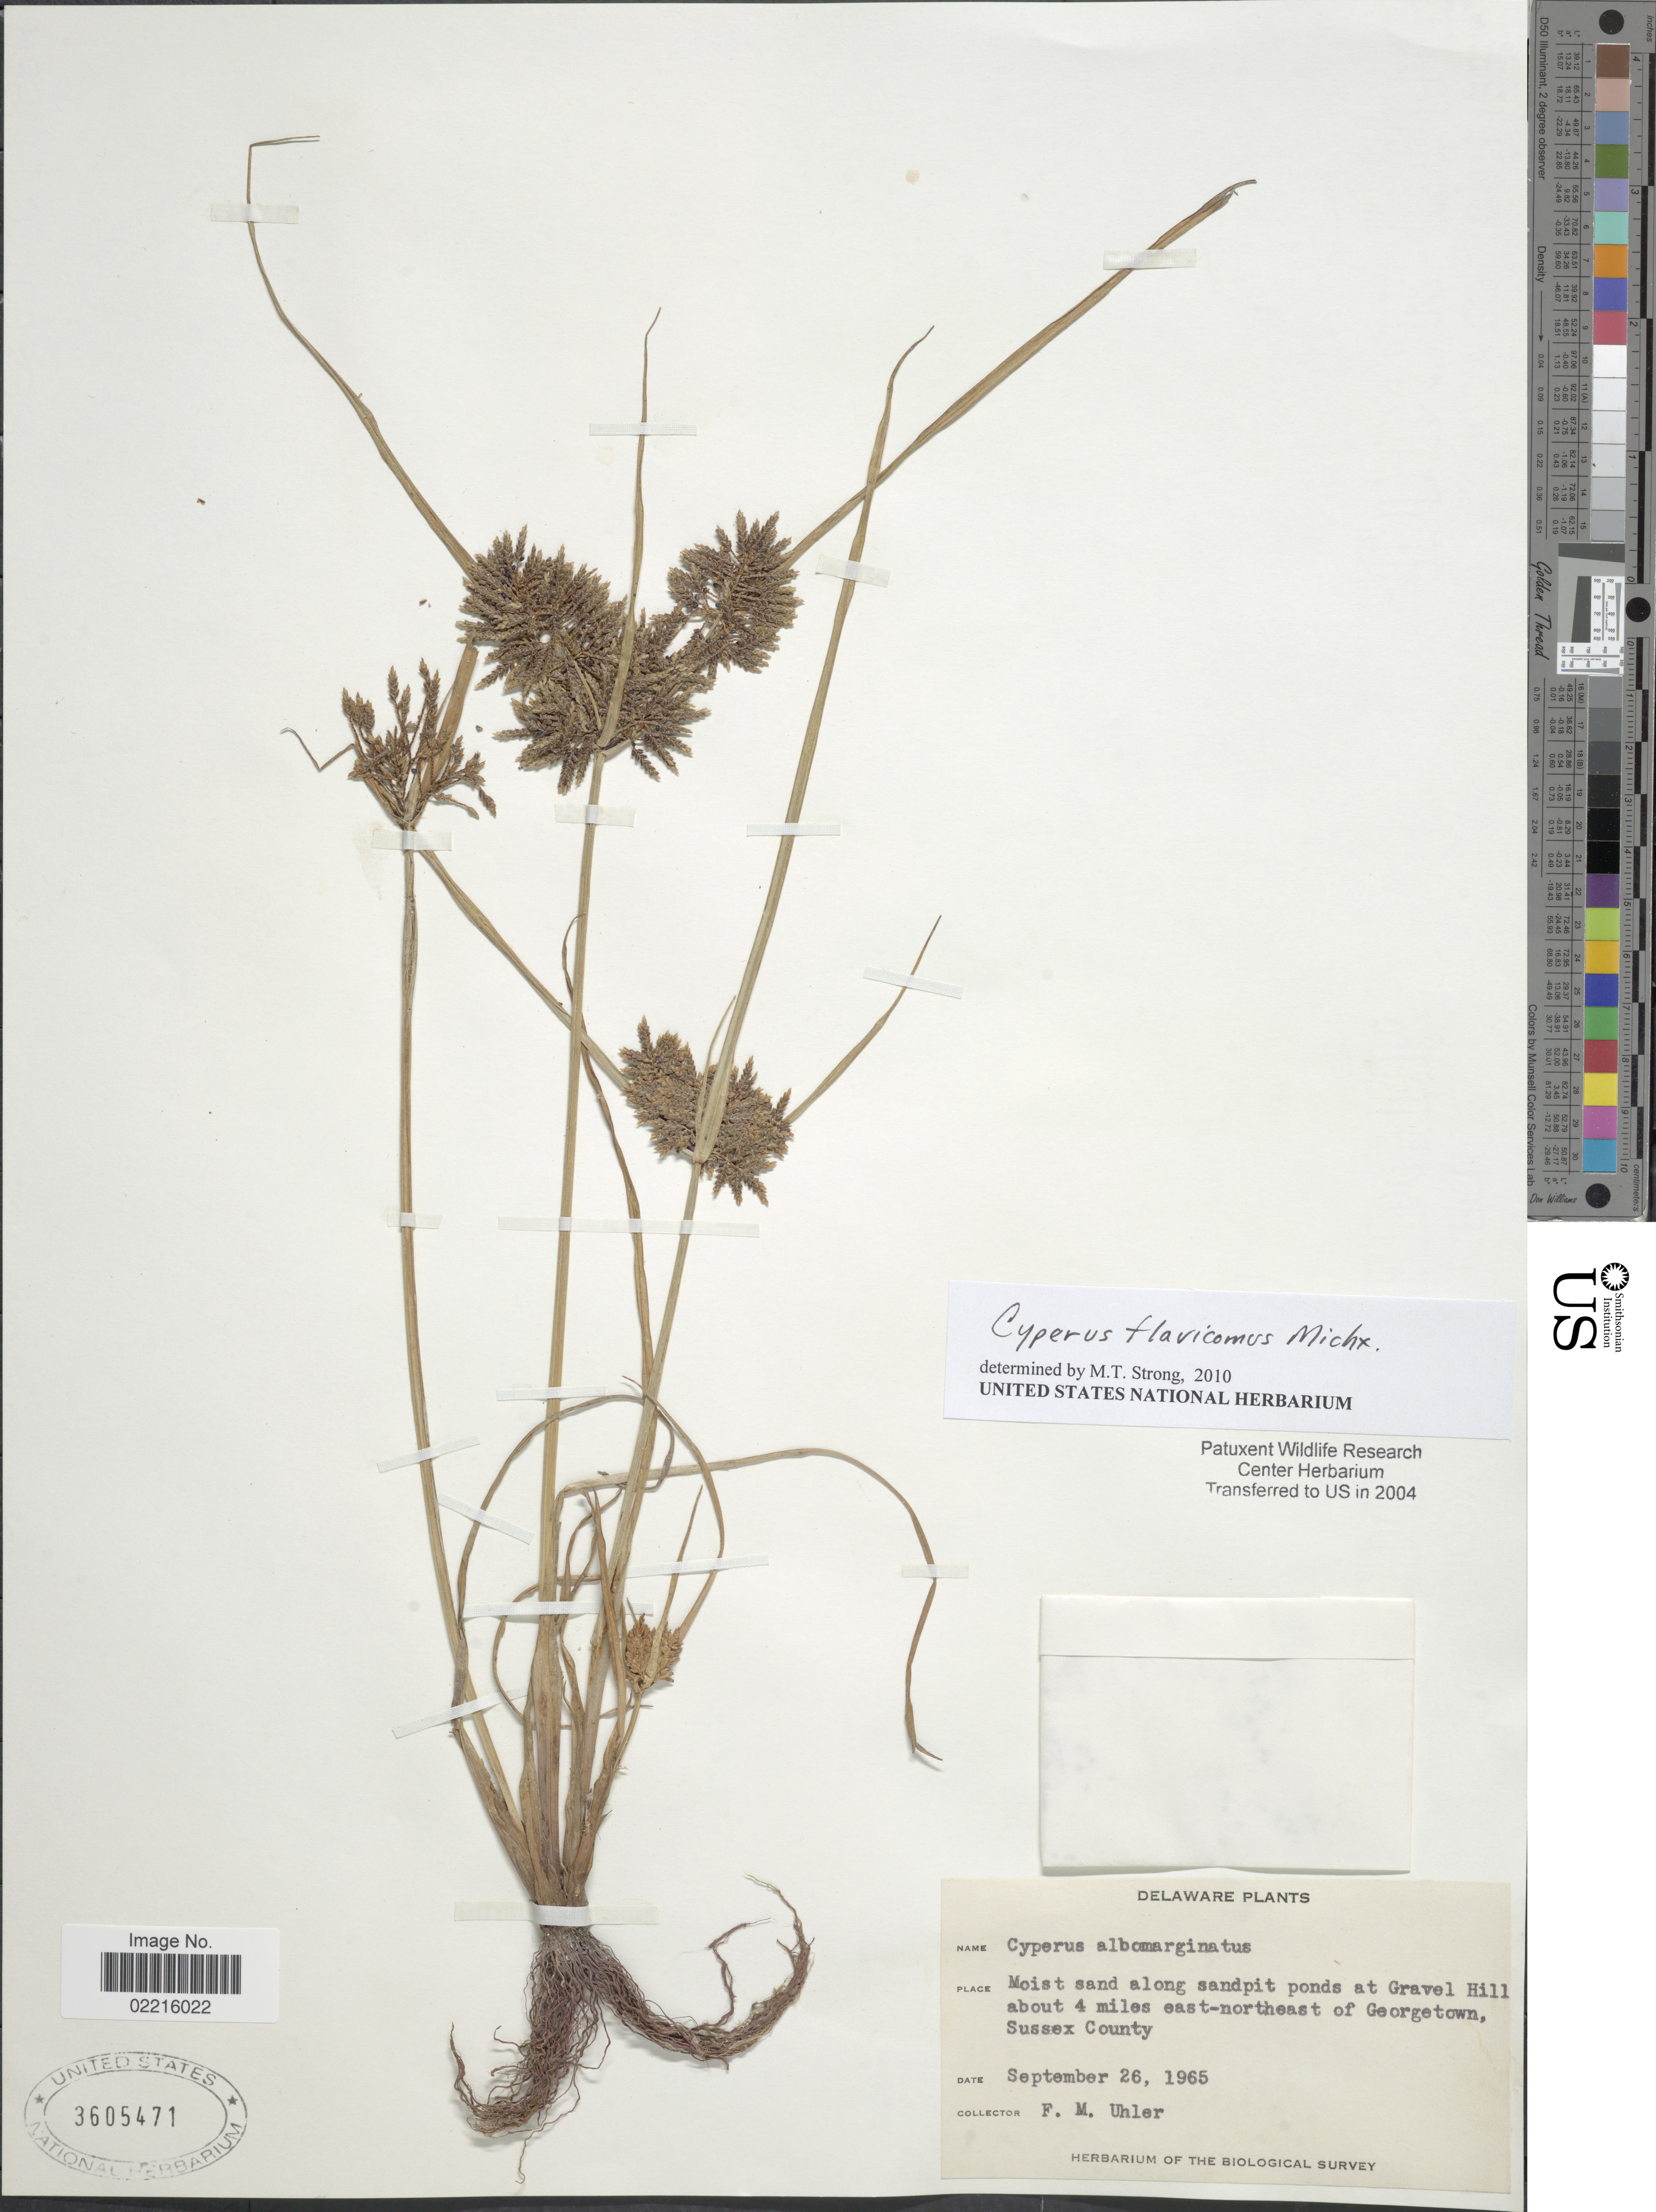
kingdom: Plantae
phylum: Tracheophyta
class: Liliopsida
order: Poales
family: Cyperaceae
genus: Cyperus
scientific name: Cyperus flavicomus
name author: Michx.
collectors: F. M. Uhler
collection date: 1965-09-26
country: United States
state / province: Delaware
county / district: Sussex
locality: Moist sand along sandpit ponds at Gravel Hill about 4 miles east-northeast of Georgetown, Sussex County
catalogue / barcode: US 3605471